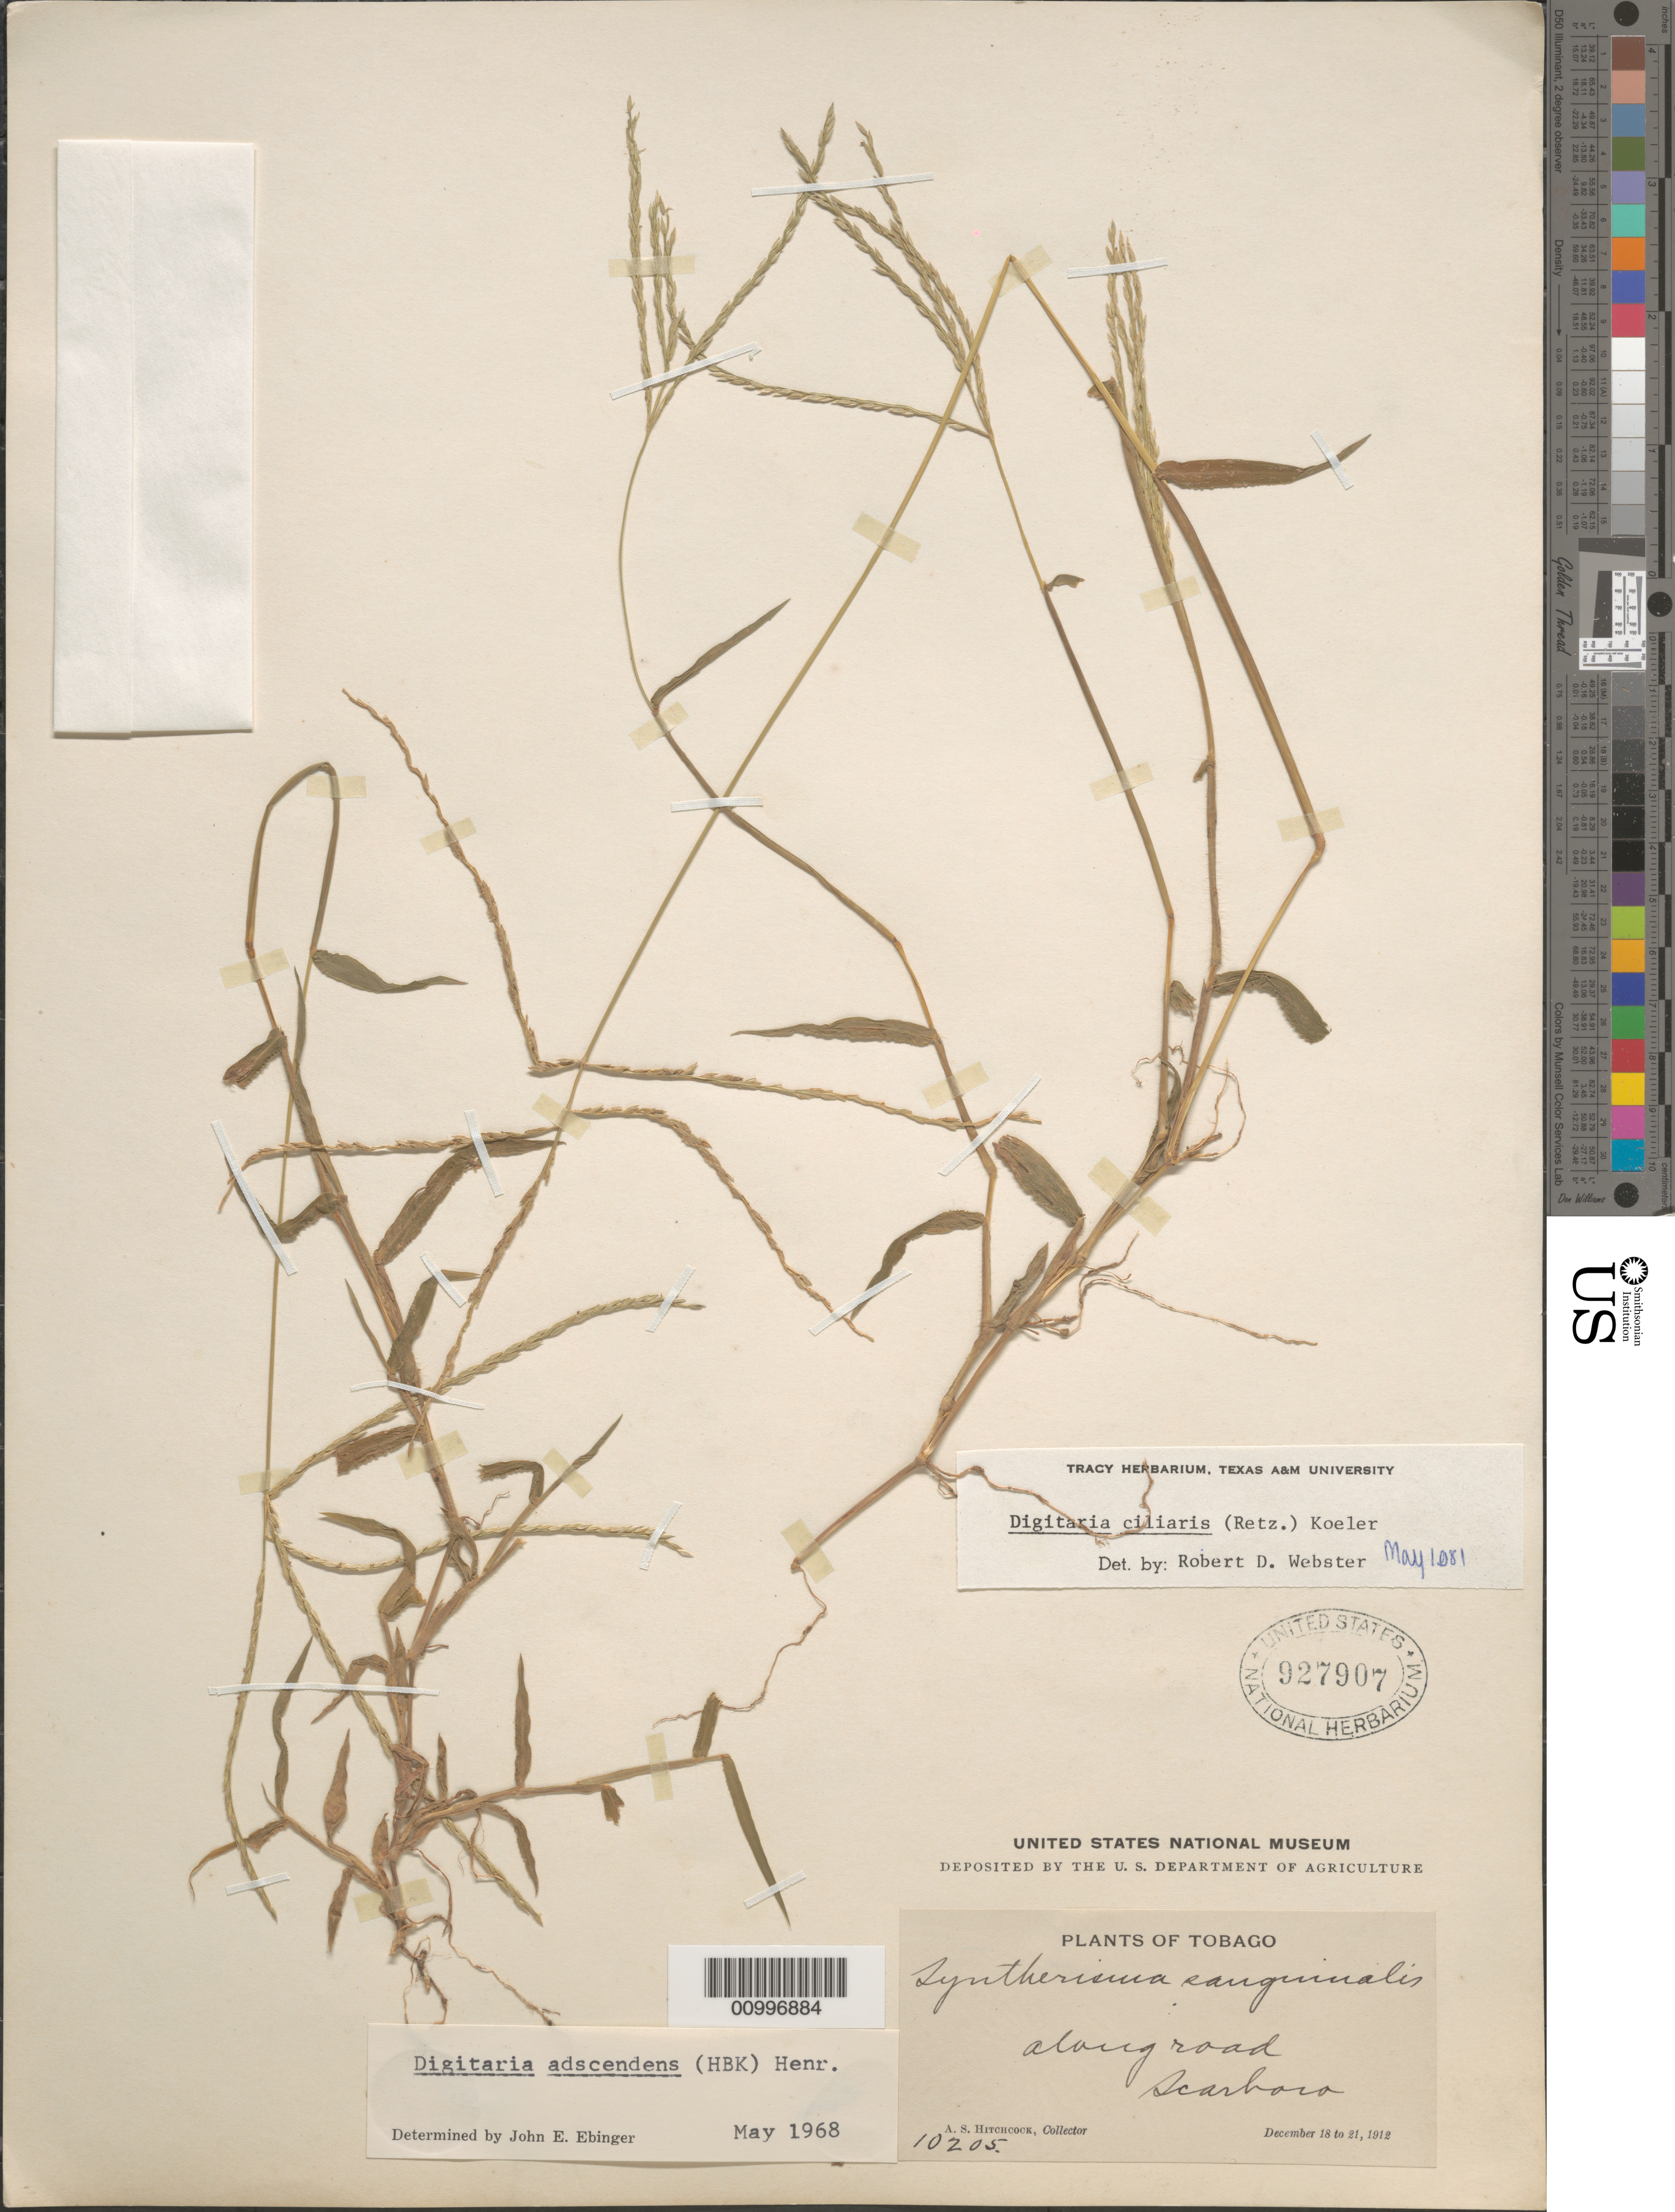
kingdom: Plantae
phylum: Tracheophyta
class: Liliopsida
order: Poales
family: Poaceae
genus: Digitaria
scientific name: Digitaria ciliaris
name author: (Retz.) Koeler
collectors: A. S. Hitchcock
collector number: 10205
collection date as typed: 18 Dec 1912 to 21 Dec 1912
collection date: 1912-12-18/1912-12-21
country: Trinidad and Tobago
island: Tobago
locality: Scarborough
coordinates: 0 N, 0 E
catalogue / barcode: US 927907